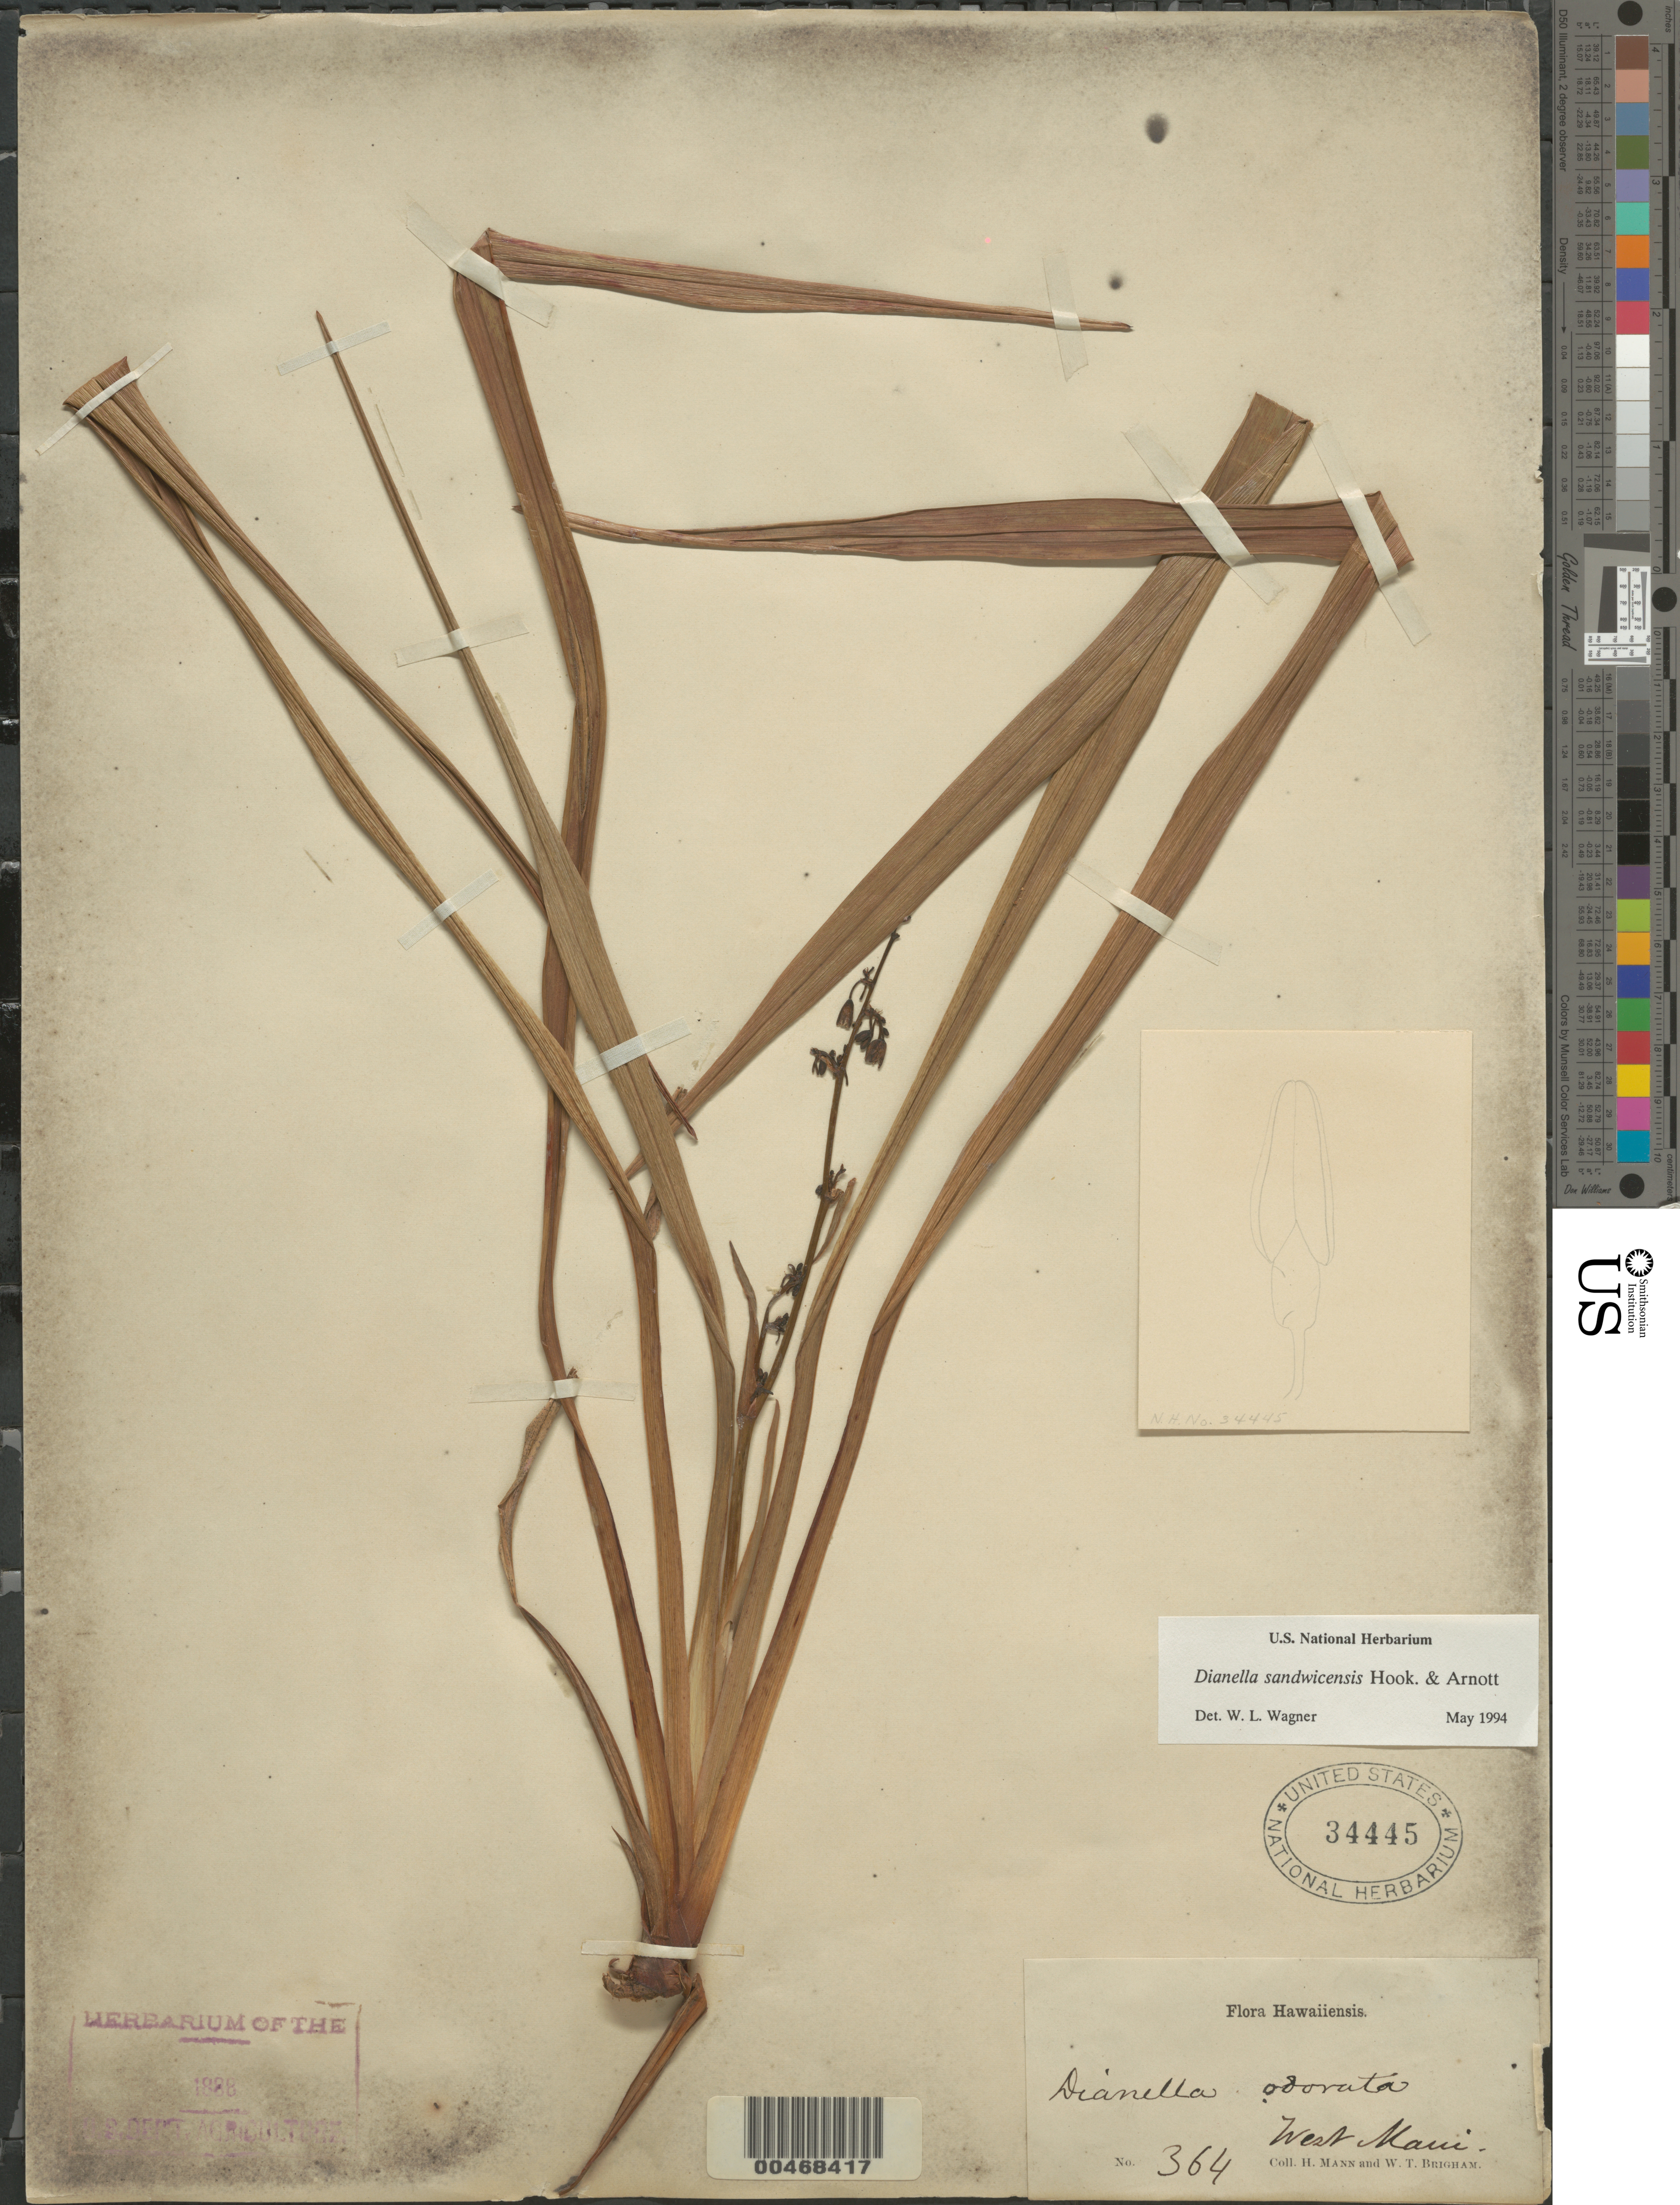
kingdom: Plantae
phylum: Tracheophyta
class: Liliopsida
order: Asparagales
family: Asphodelaceae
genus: Dianella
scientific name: Dianella sandwicensis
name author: Hook. & Arn.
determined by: Wagner, W. L., (BOT), Smithsonian Institution - National Museum of Natural History (UNITED STATES)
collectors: H. Mann & W. T. Brigham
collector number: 364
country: United States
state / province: Hawaii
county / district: Maui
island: Maui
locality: W Maui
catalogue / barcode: US 34445